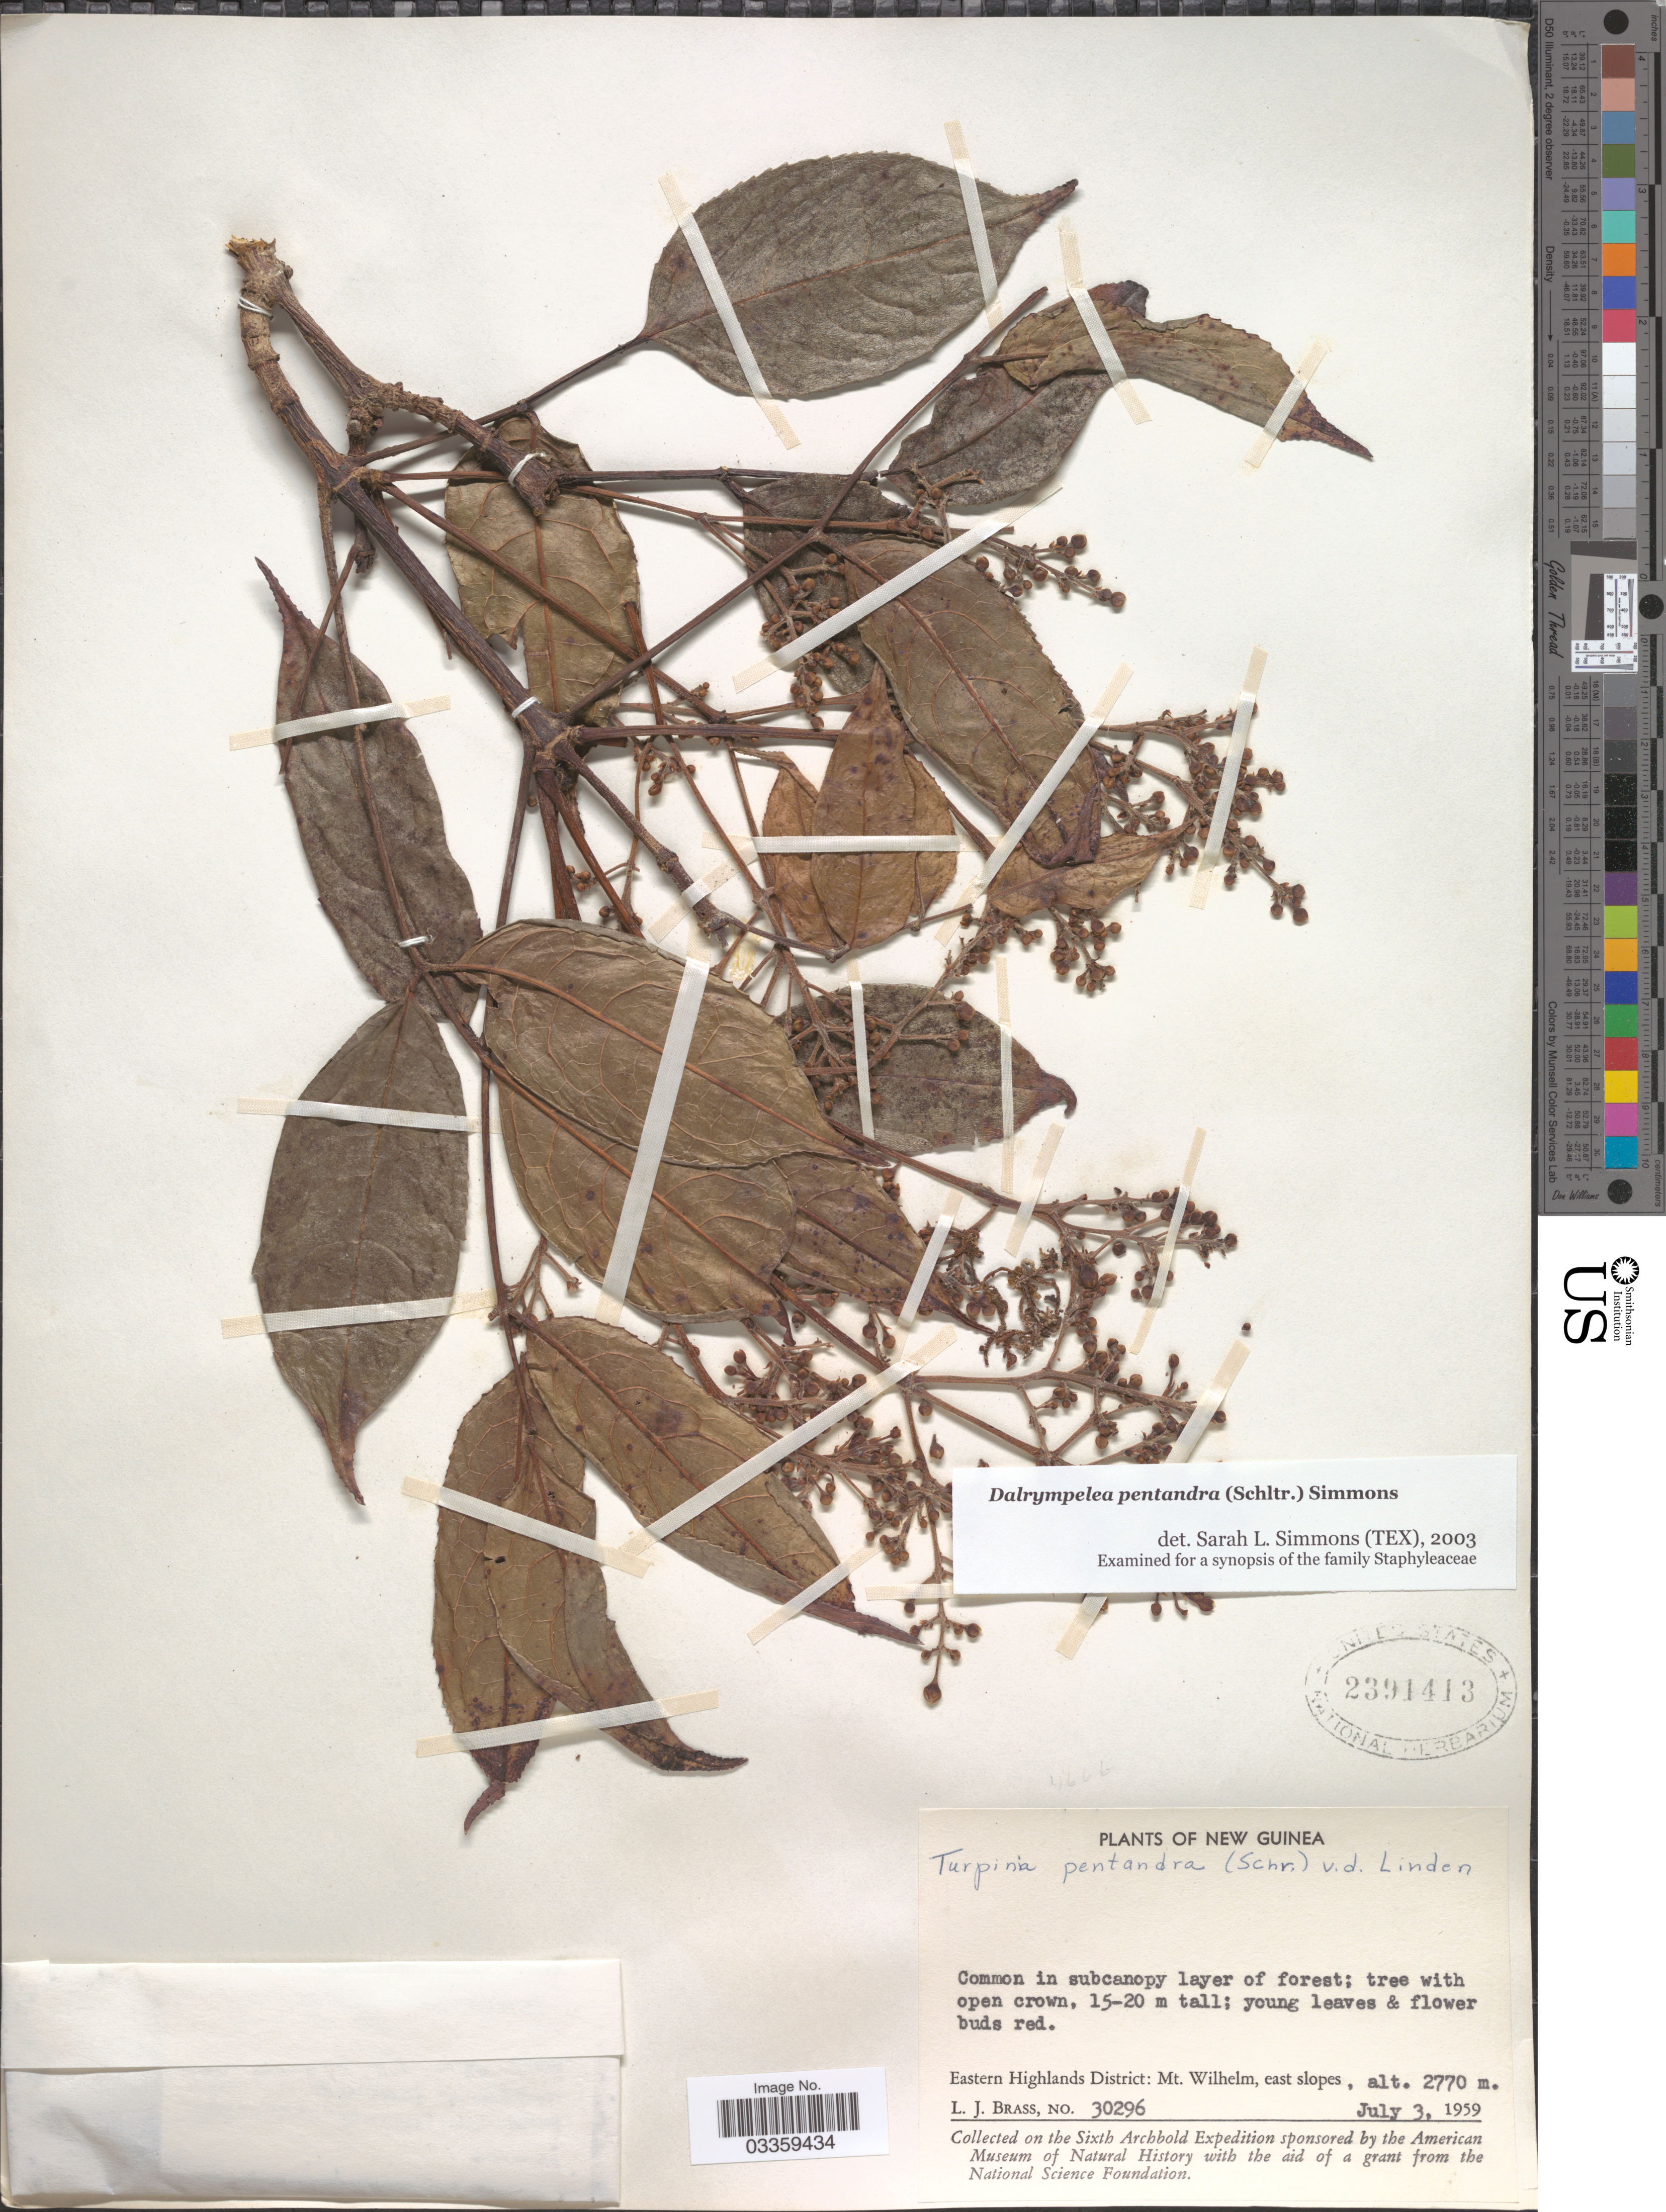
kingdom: Plantae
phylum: Tracheophyta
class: Magnoliopsida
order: Crossosomatales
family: Staphyleaceae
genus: Turpinia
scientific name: Turpinia pentandra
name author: (Schltr.) B.L. Linden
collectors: L. J. Brass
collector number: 30296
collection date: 1959-07-03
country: Papua New Guinea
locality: New Guinea. Eastern Highlands District: Mt. Wilhelm, east slopes.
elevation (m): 2770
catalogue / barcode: US 2391413